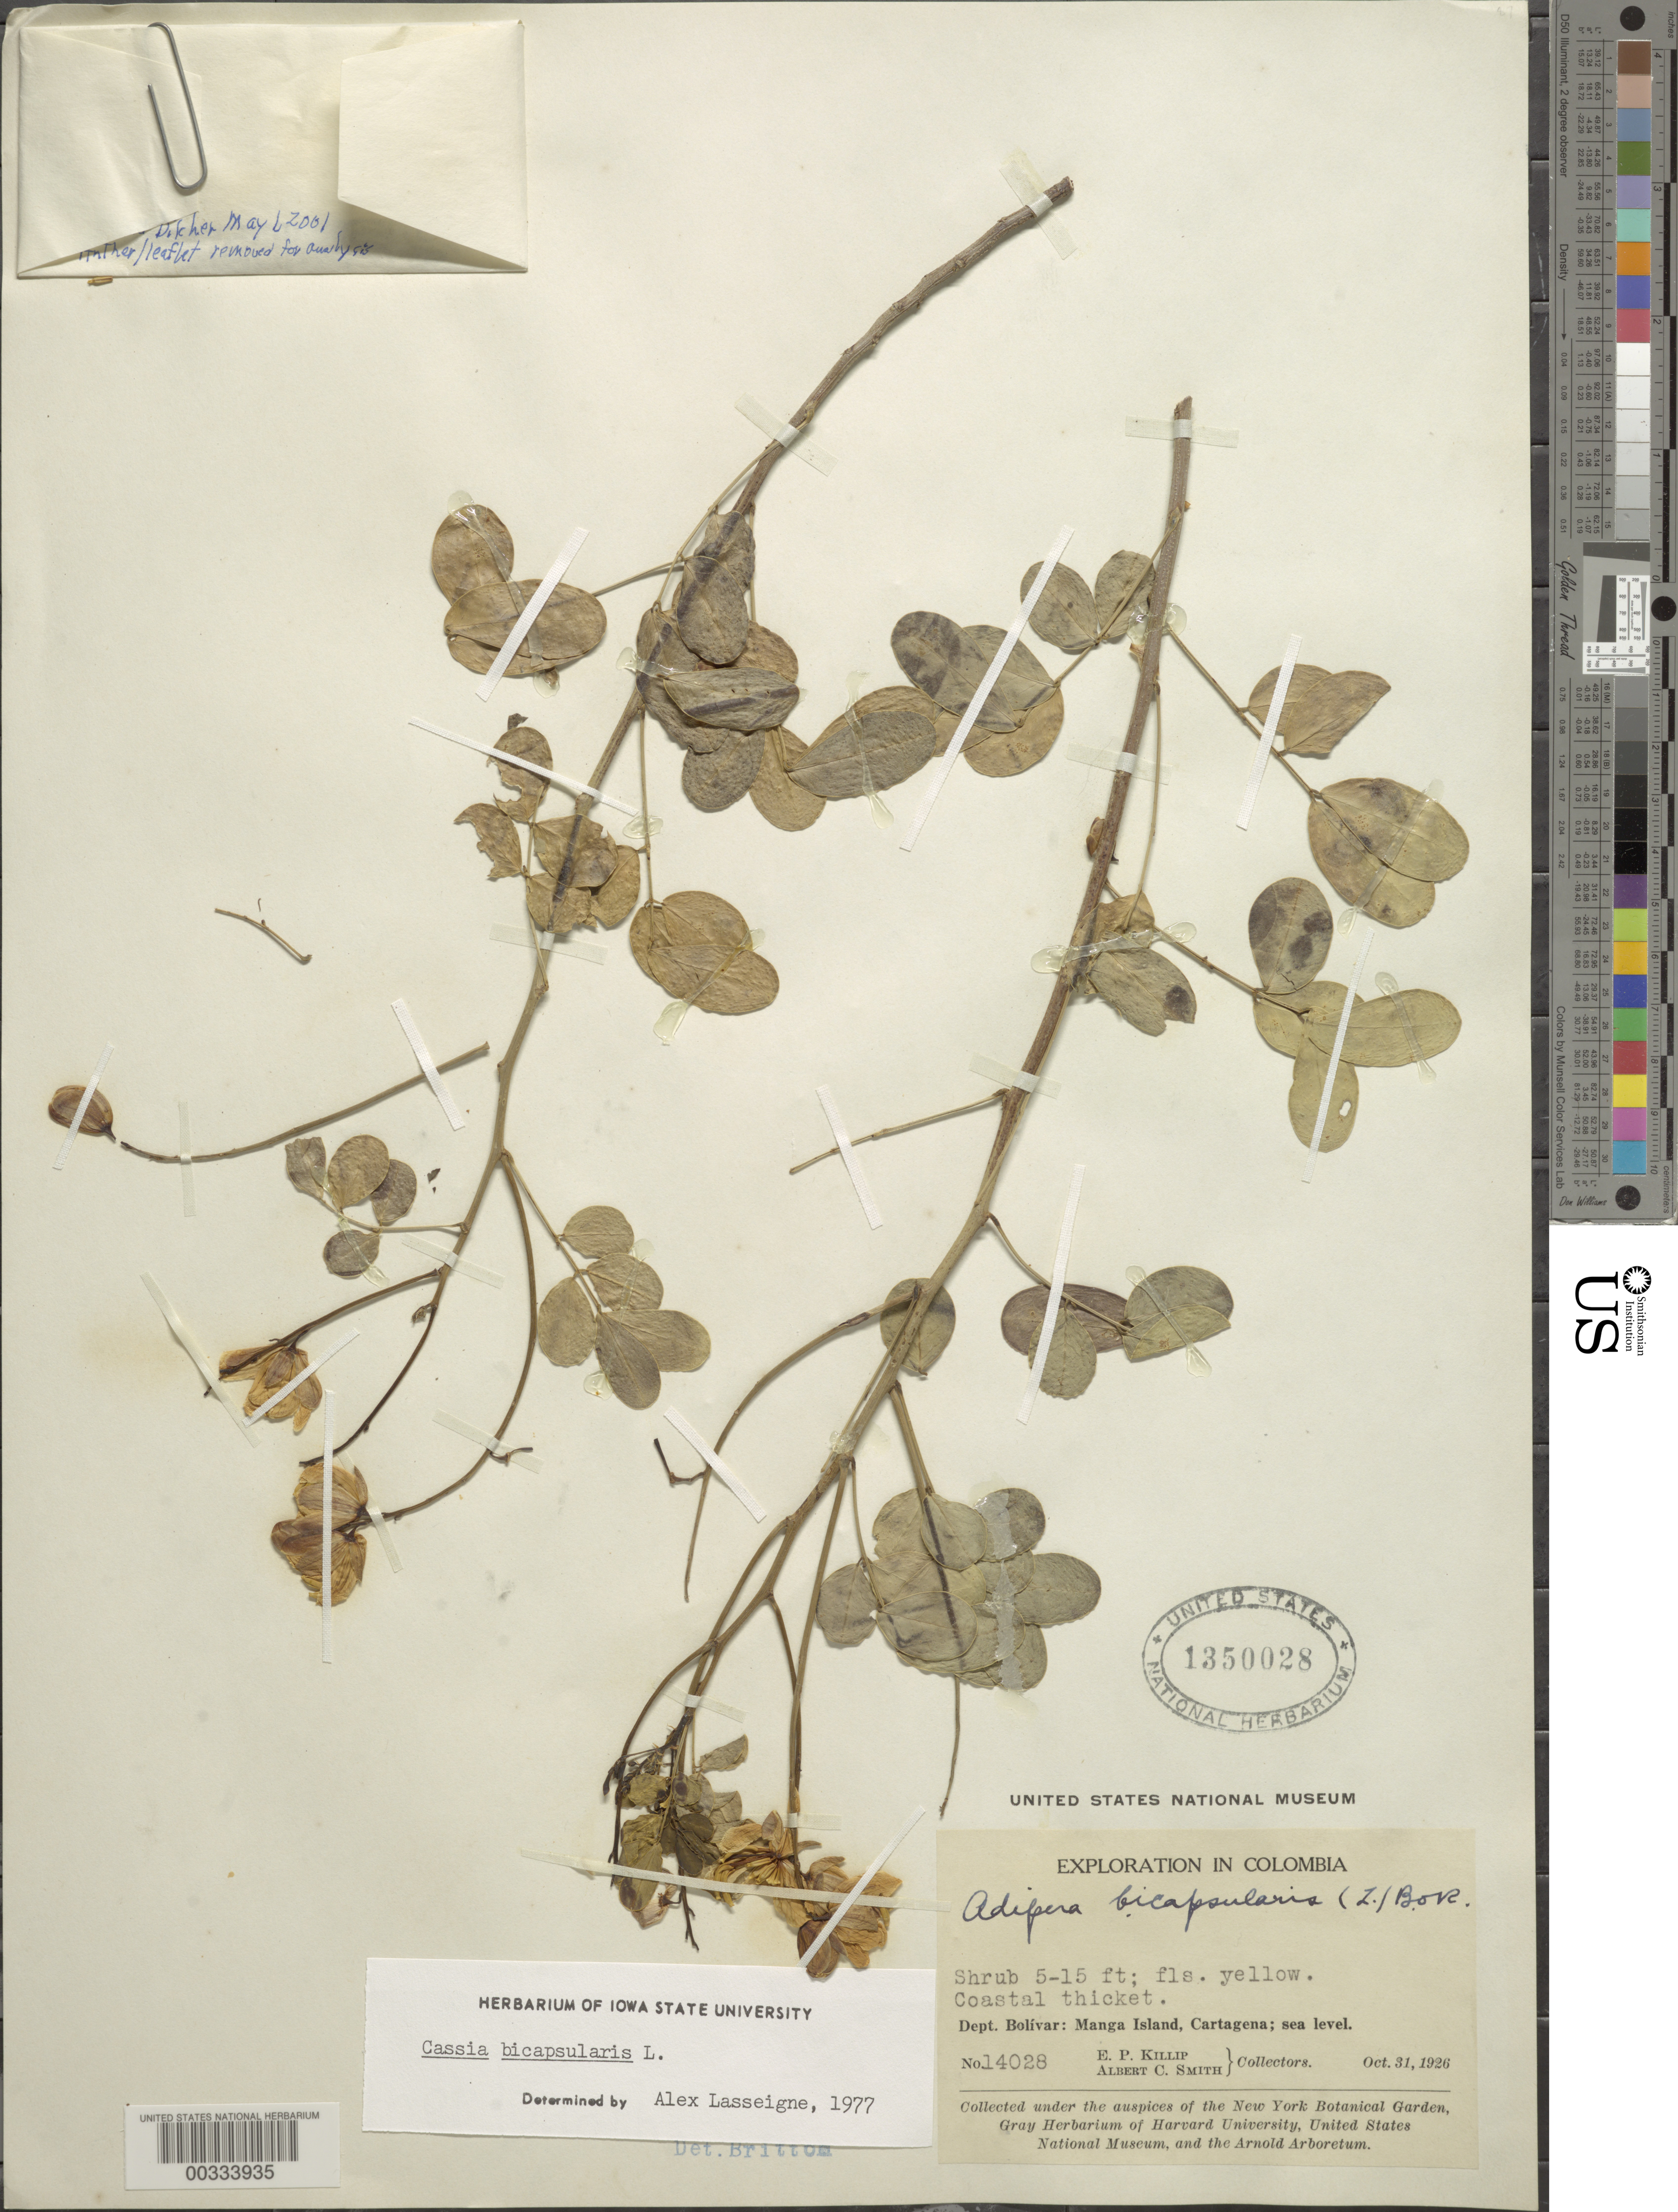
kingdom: Plantae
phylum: Tracheophyta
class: Magnoliopsida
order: Fabales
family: Fabaceae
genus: Senna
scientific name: Senna bicapsularis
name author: (L.) Roxb.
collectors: E. P. Killip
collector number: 14028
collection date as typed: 31 Oct 1926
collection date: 1926-10-31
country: Colombia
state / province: Bolívar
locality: Manga Island, Cartagena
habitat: Coastal thicket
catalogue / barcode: US 1350028